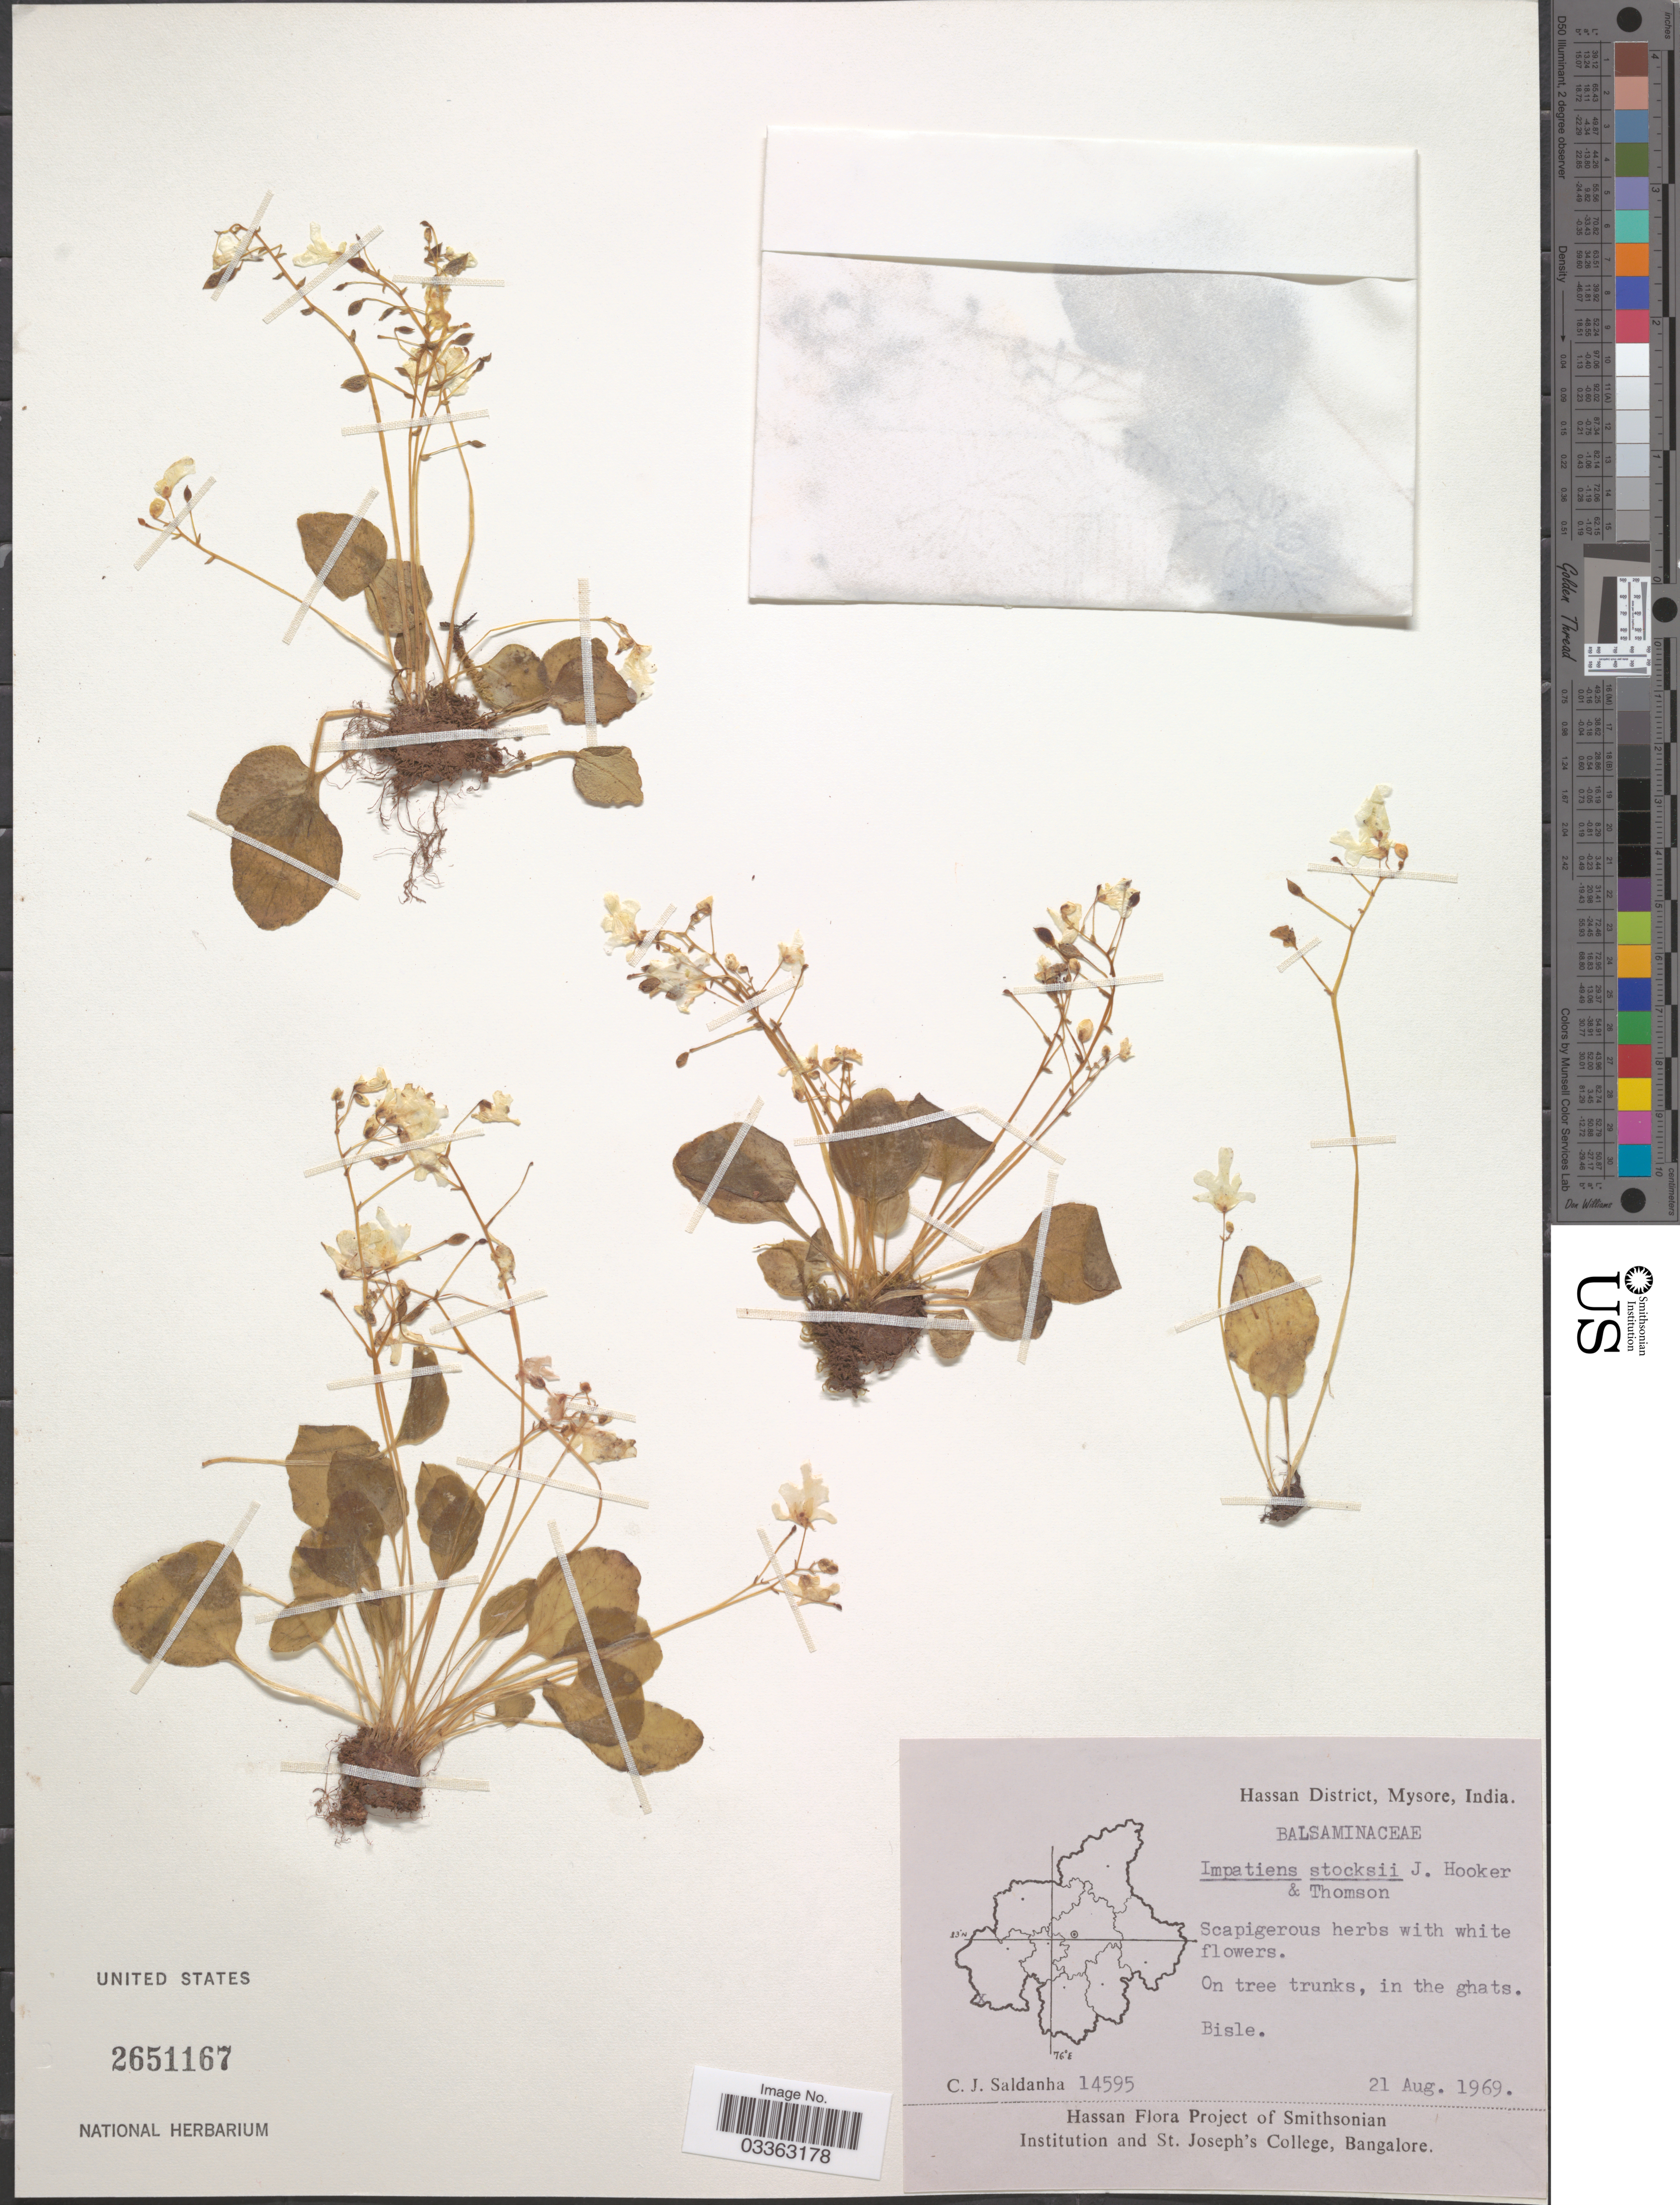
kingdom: Plantae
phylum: Tracheophyta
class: Magnoliopsida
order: Ericales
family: Balsaminaceae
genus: Impatiens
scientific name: Impatiens stocksii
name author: Hook. f. & Thomson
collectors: C. J. Saldanha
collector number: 14595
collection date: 1969-08-21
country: India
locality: Hassan District, Mysore, Bisle.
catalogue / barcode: US 2651167